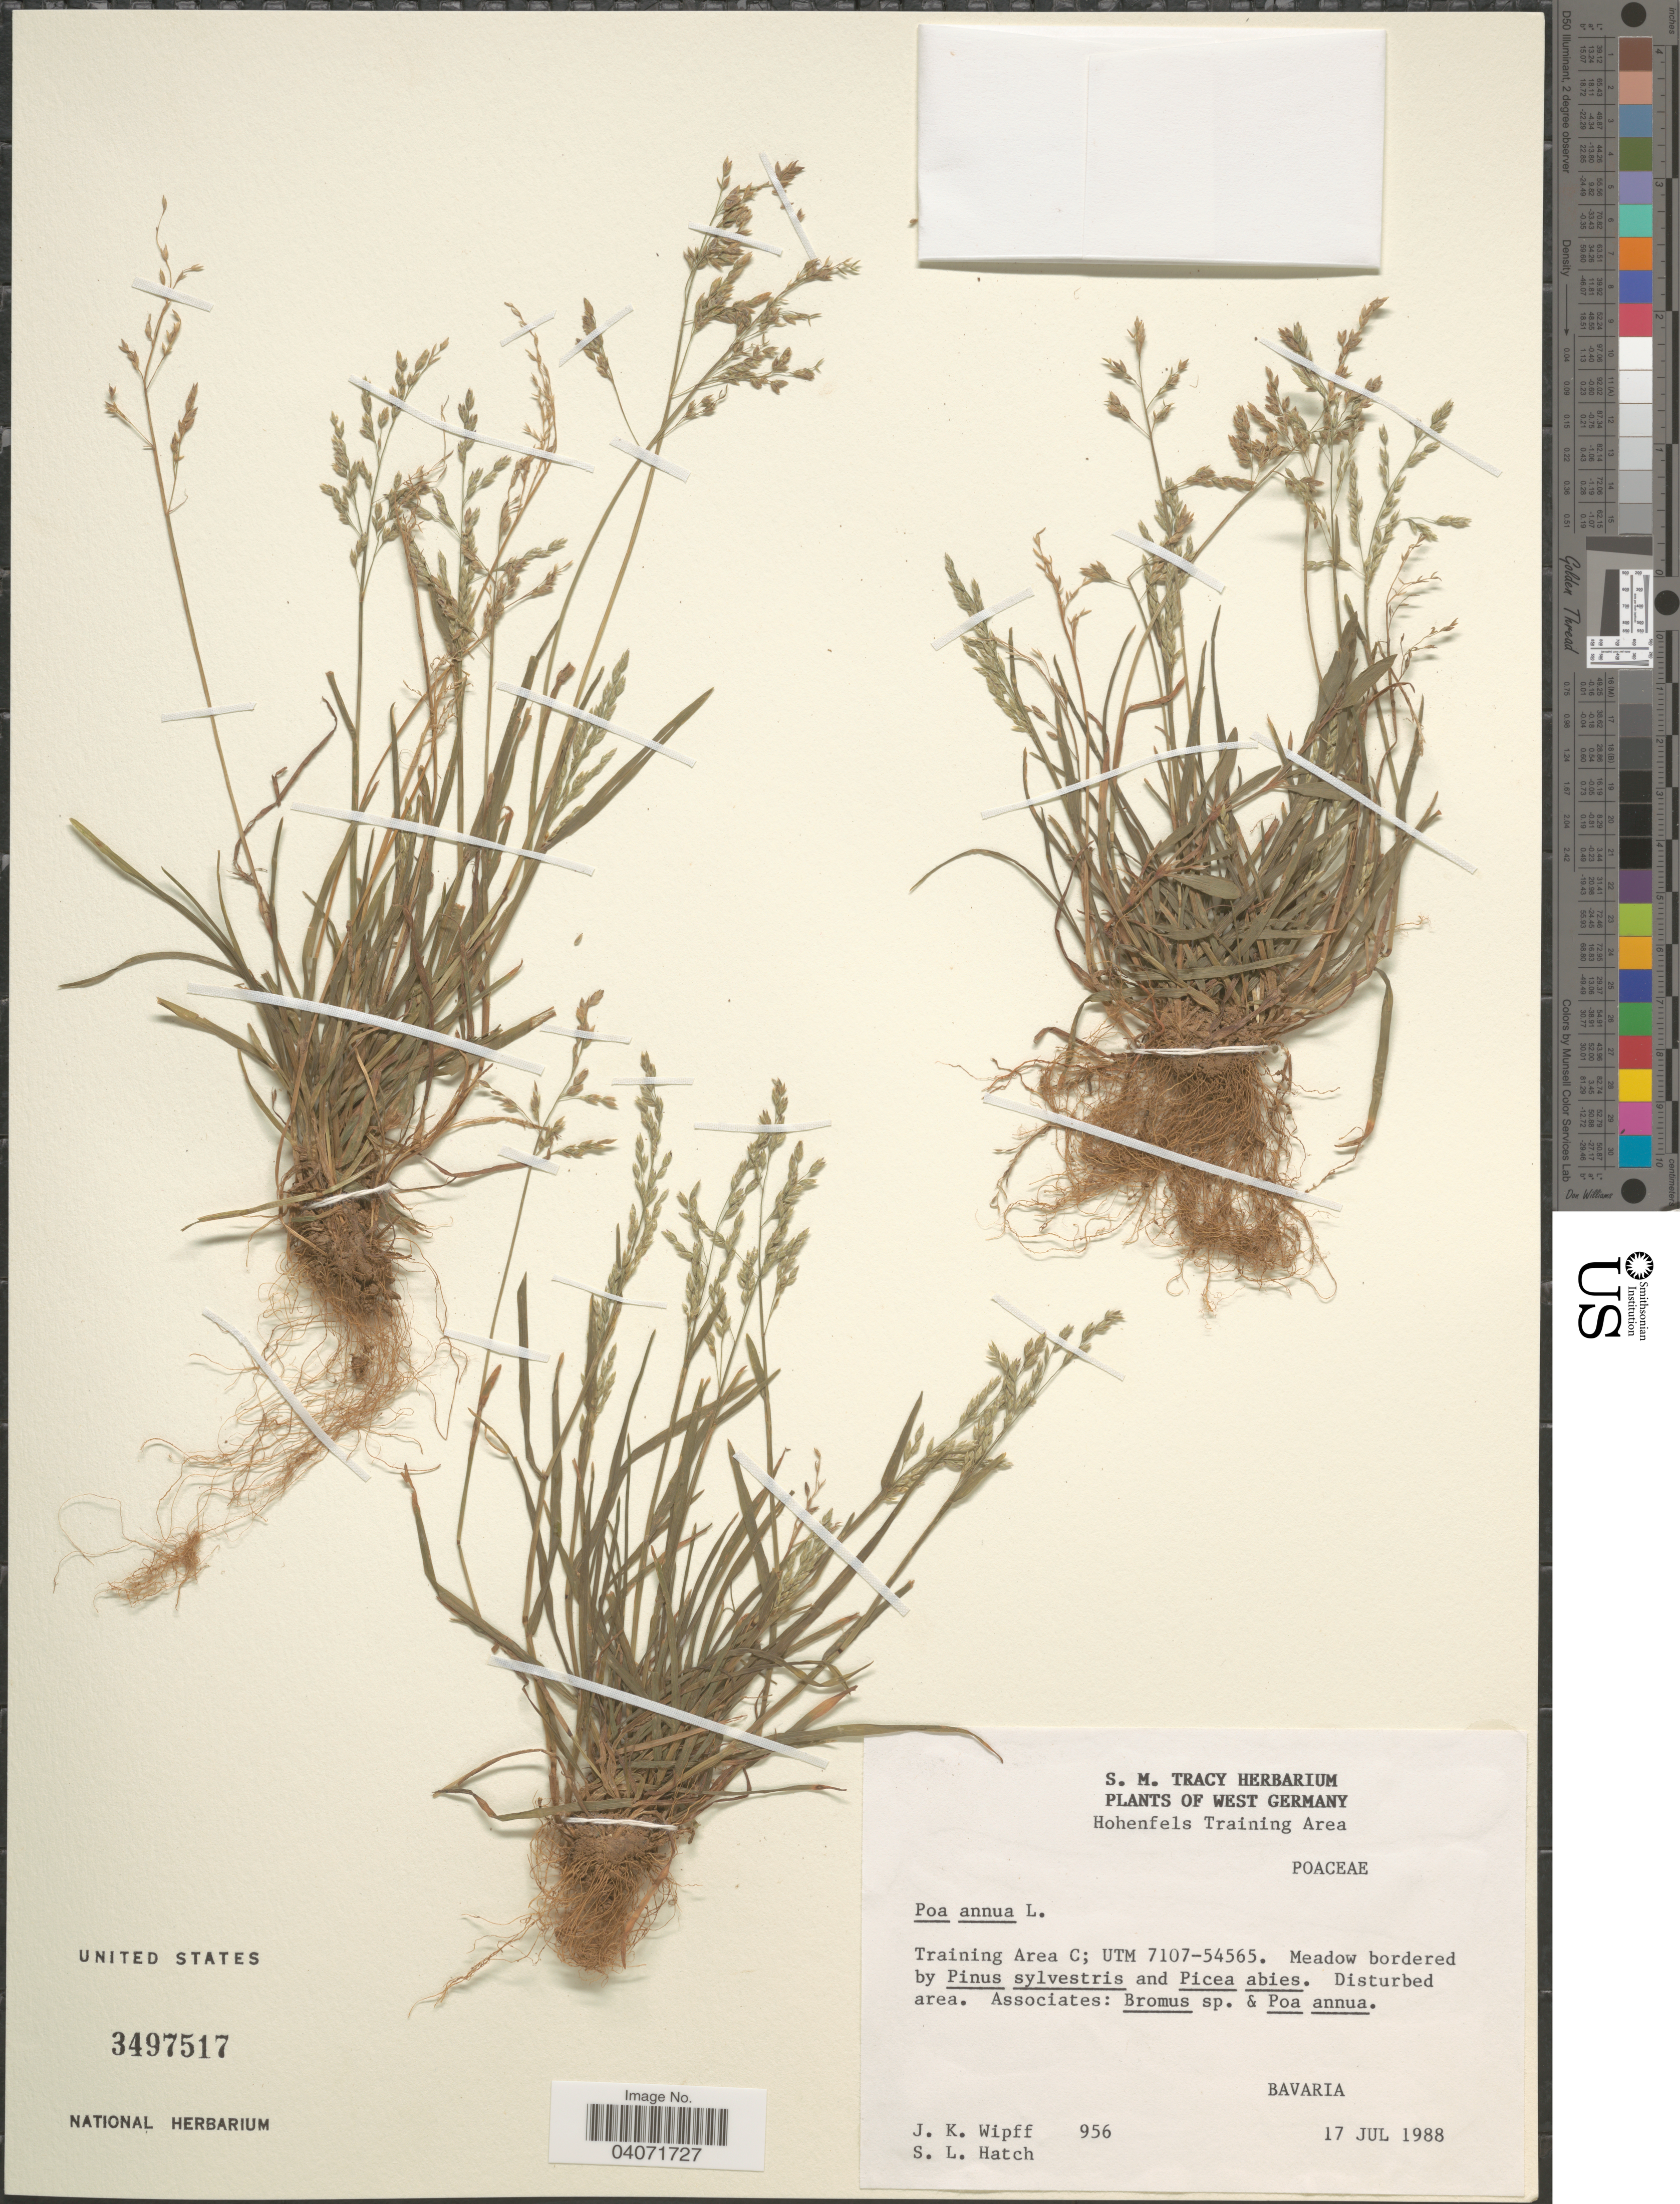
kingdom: Plantae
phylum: Tracheophyta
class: Liliopsida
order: Poales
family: Poaceae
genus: Poa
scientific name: Poa annua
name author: L.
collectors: J. K. Wipff & S. Hatch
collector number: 956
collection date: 1988-07-17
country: Germany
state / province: Bayern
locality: West Germany. Hohenfels Training Area. Training Area C; UTM 7107-54565. Bavaria.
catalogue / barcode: US 3497517